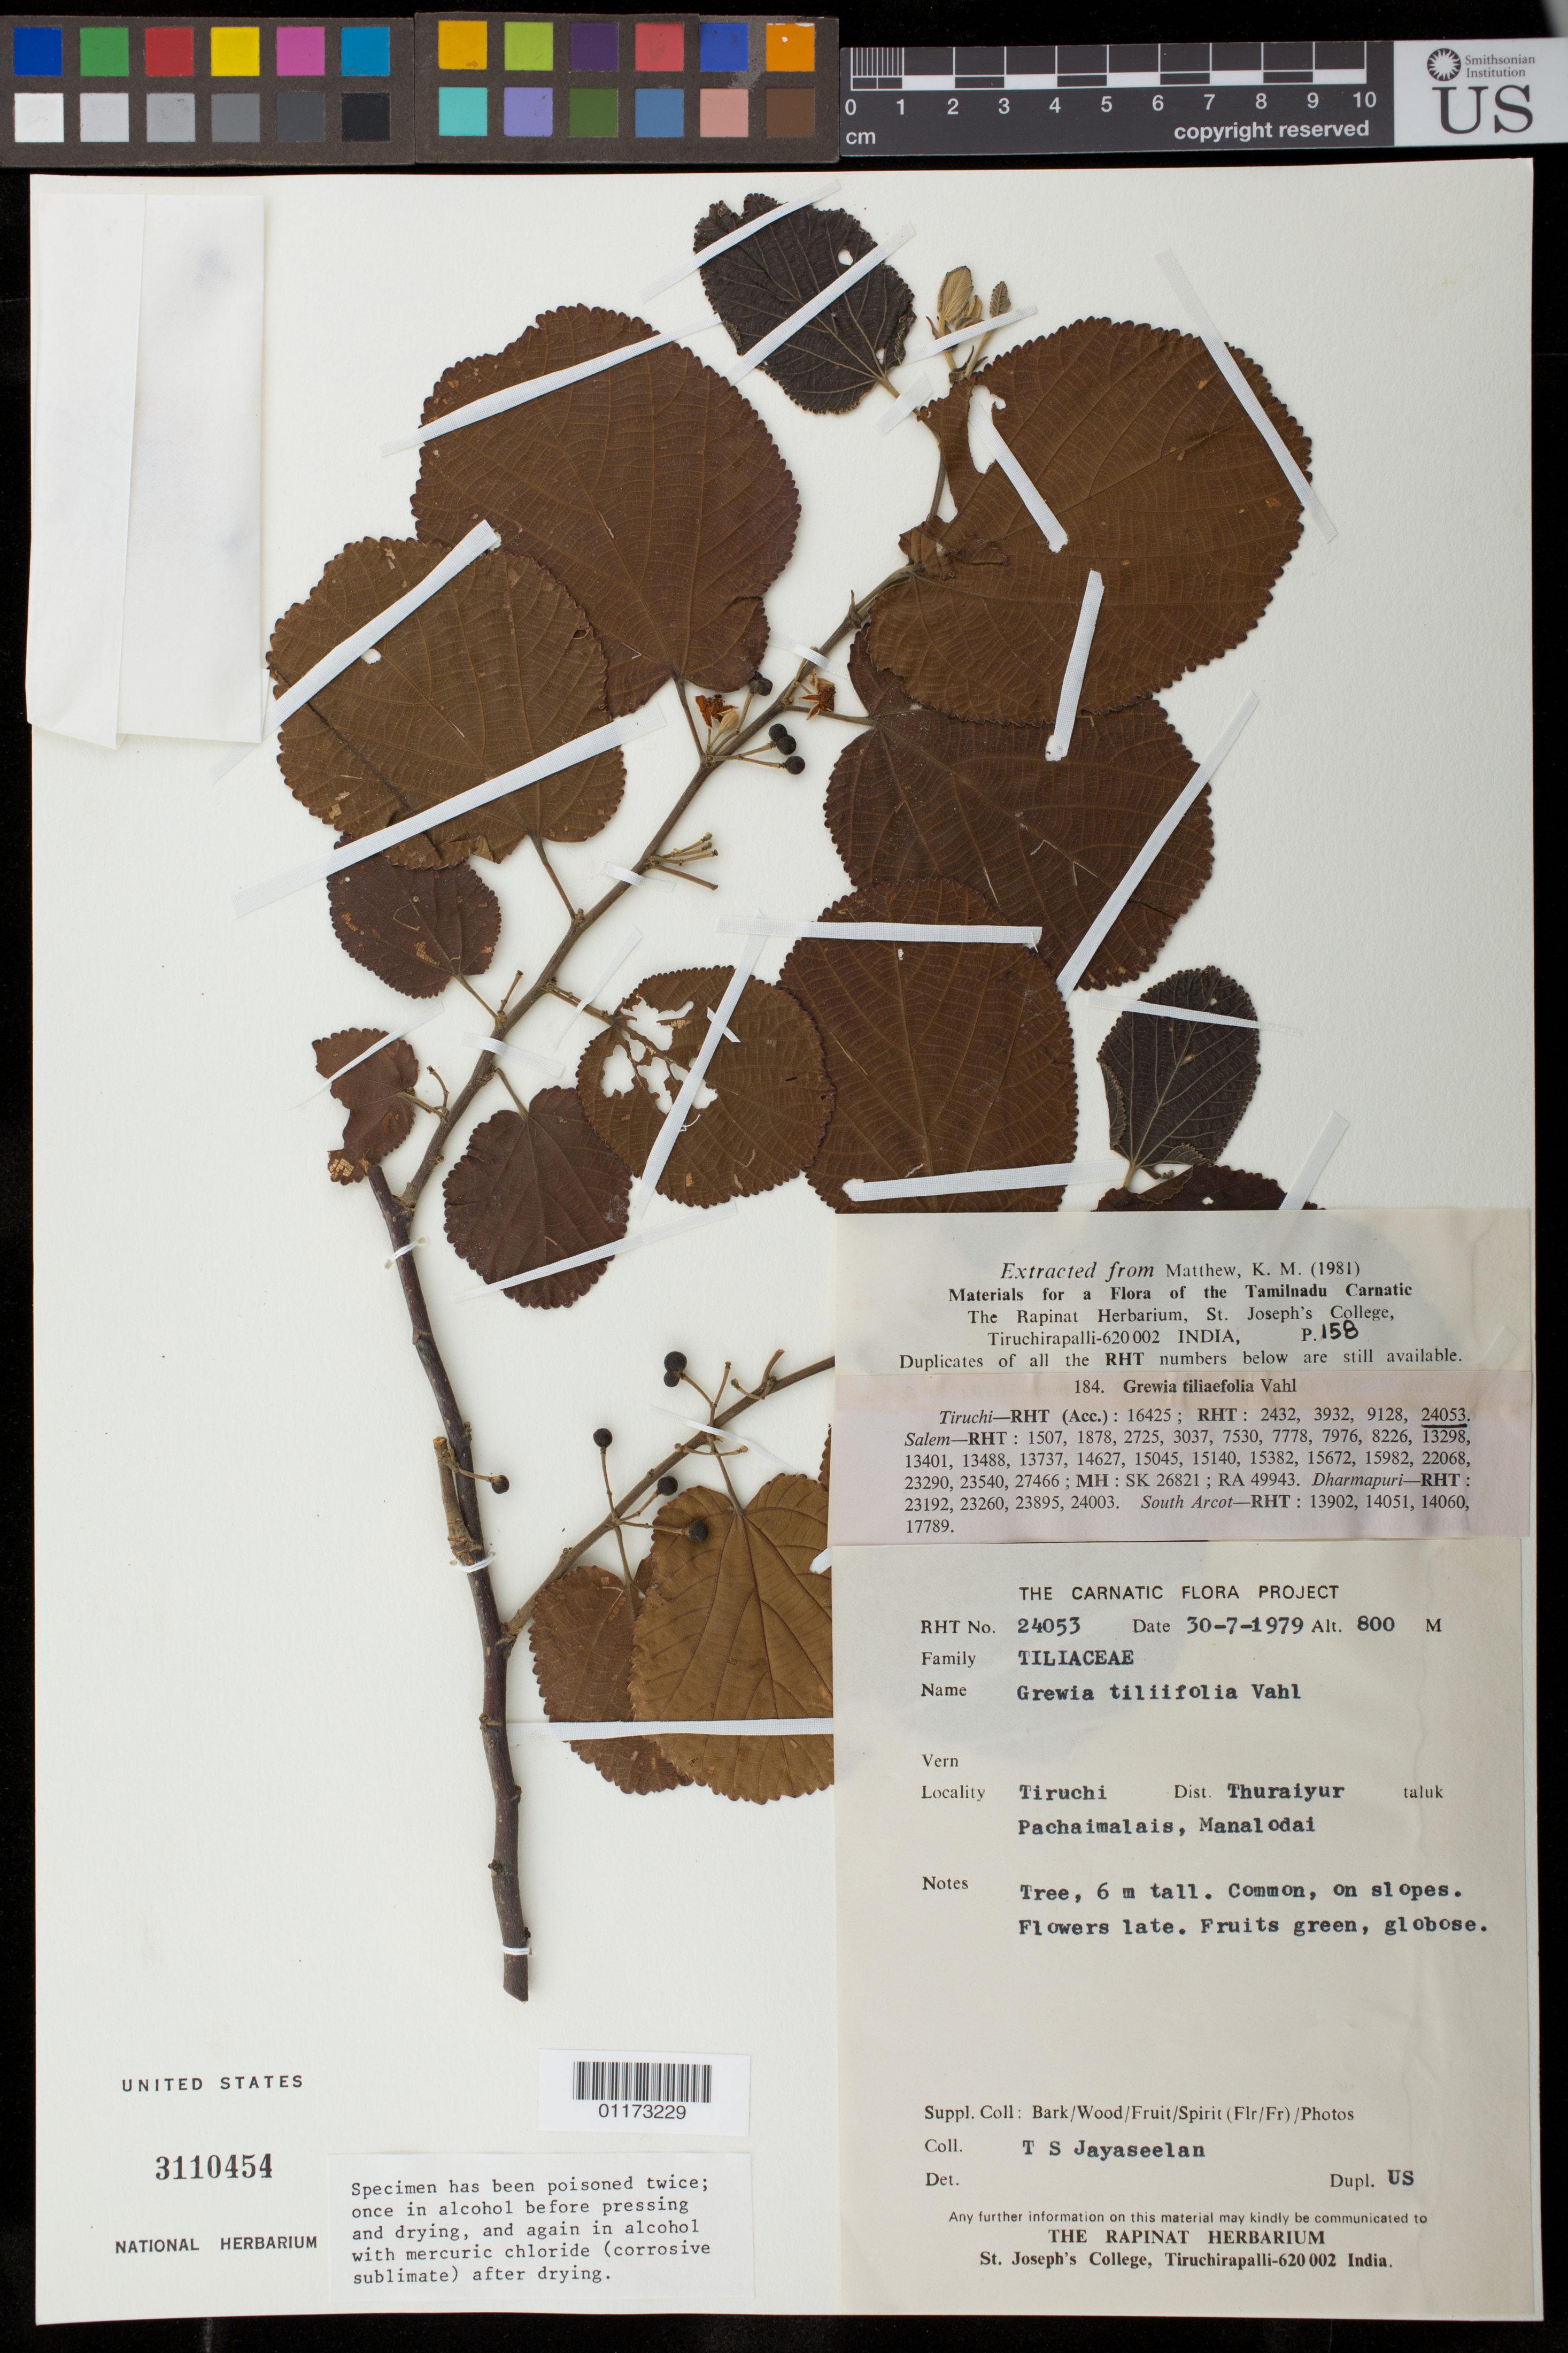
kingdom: Plantae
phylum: Tracheophyta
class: Magnoliopsida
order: Malvales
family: Malvaceae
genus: Grewia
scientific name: Grewia tiliifolia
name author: Vahl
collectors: T. S. Jayaseelan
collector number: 24053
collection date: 1979-07-30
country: India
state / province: Tamil Nadu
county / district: Tiruchi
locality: Thuraiyur taluk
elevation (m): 800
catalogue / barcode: US 3110454